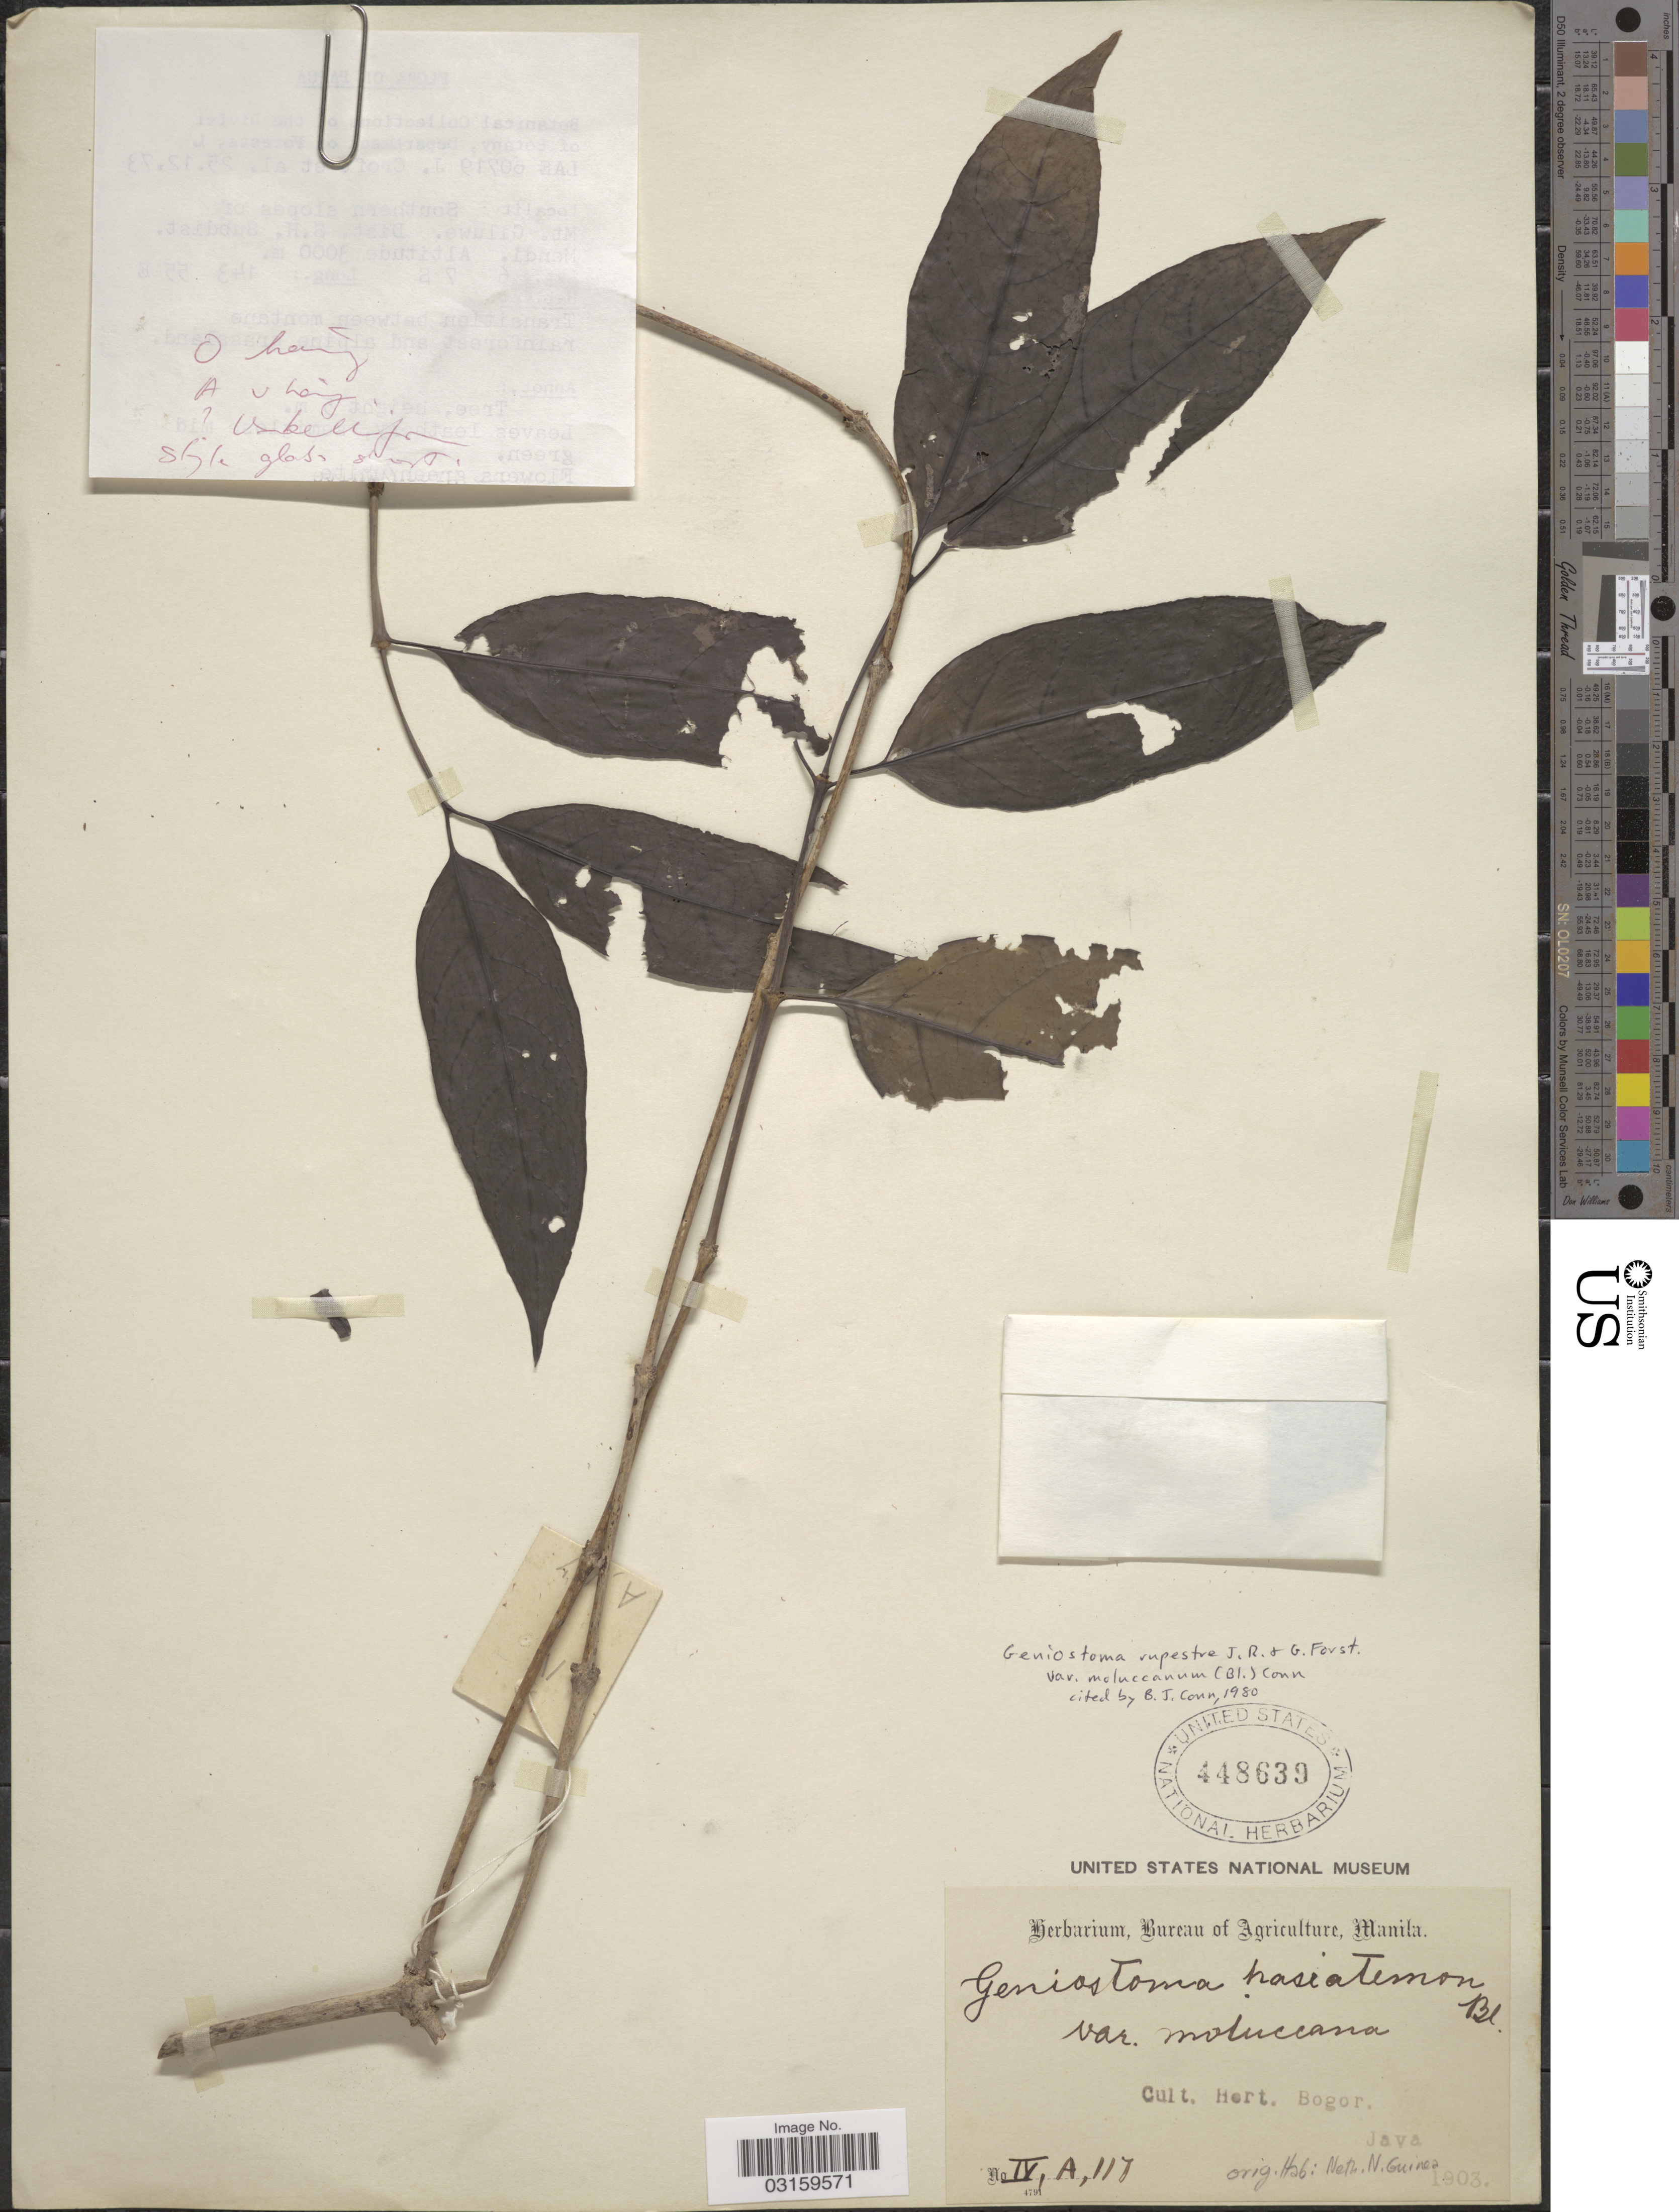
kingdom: Plantae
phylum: Tracheophyta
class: Magnoliopsida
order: Gentianales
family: Loganiaceae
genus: Geniostoma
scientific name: Geniostoma rupestre var. moluccanum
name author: (Blume) B.J. Conn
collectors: ex Herb. Bur. Agric. Manila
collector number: IV,A,117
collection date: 1903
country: Indonesia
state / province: Java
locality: Cult. Hort. Bogor. Java.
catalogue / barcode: US 448639